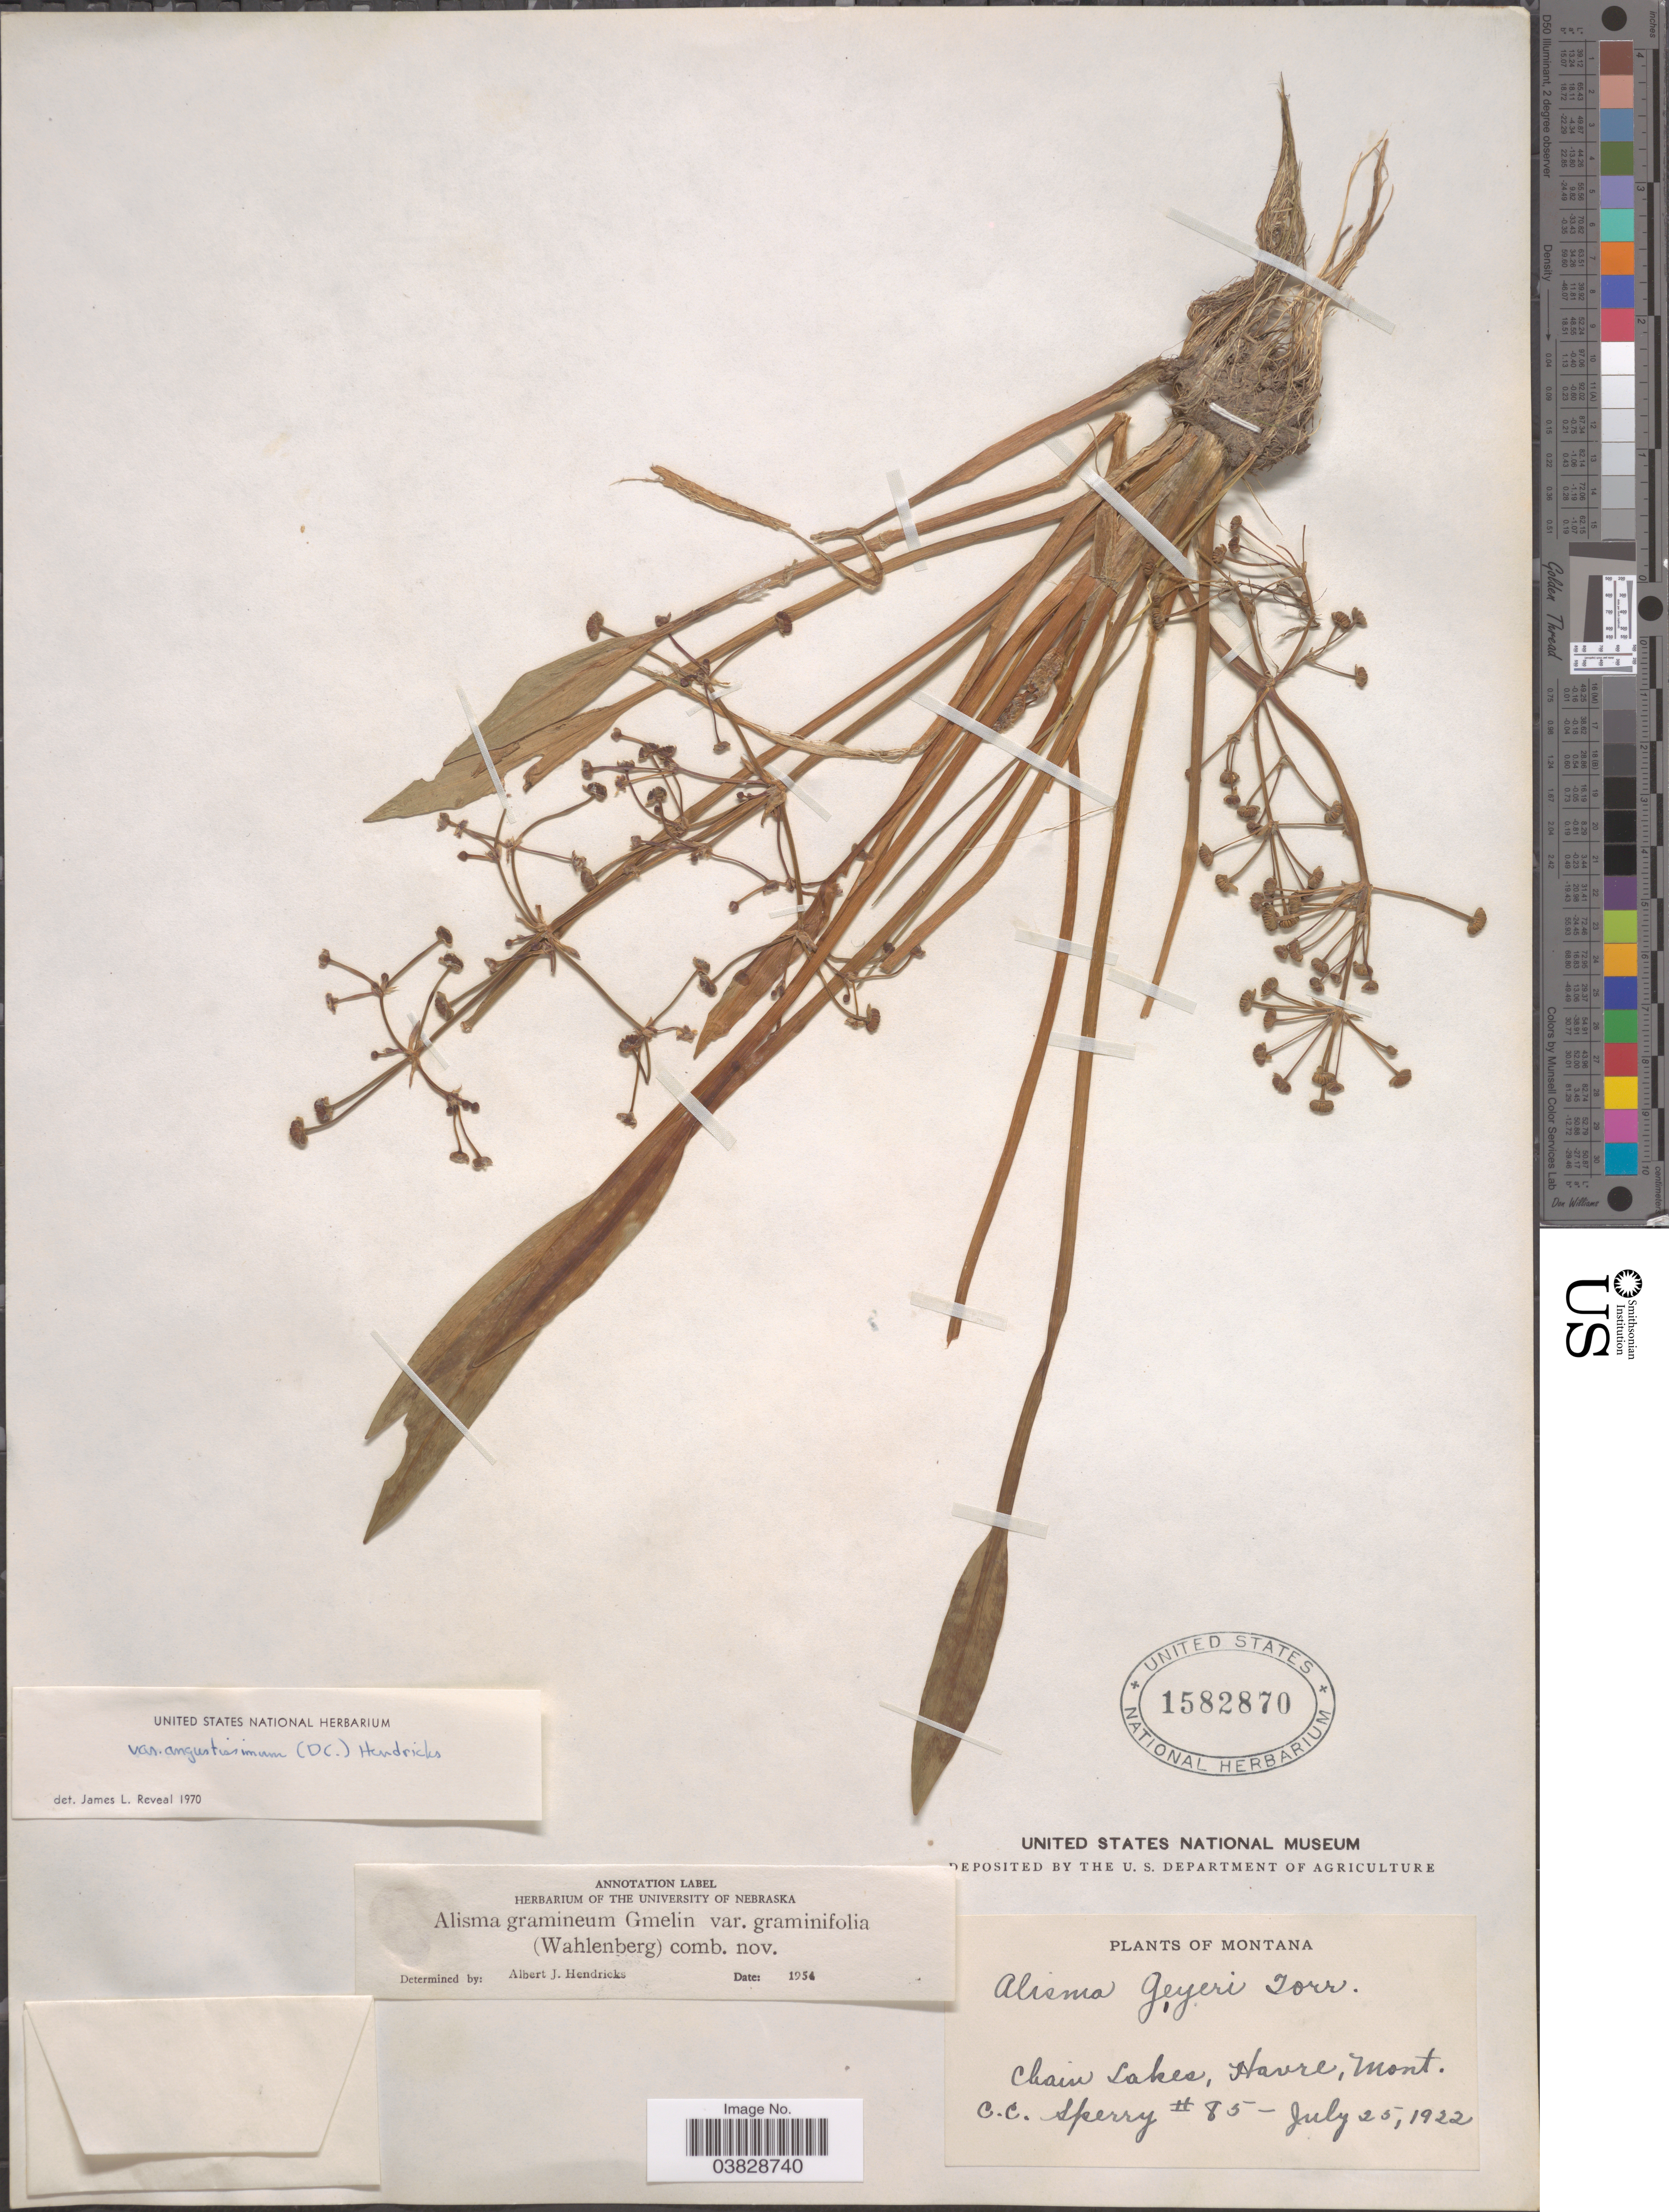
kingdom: Plantae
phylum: Tracheophyta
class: Liliopsida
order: Alismatales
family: Alismataceae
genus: Alisma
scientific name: Alisma gramineum var. graminifolia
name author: (Wahlenb.) A.J.Hendricks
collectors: C. C. Sperry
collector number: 85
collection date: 1922-07-25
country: United States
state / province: Montana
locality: Chain Lakes, Havre.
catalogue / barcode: US 1582870